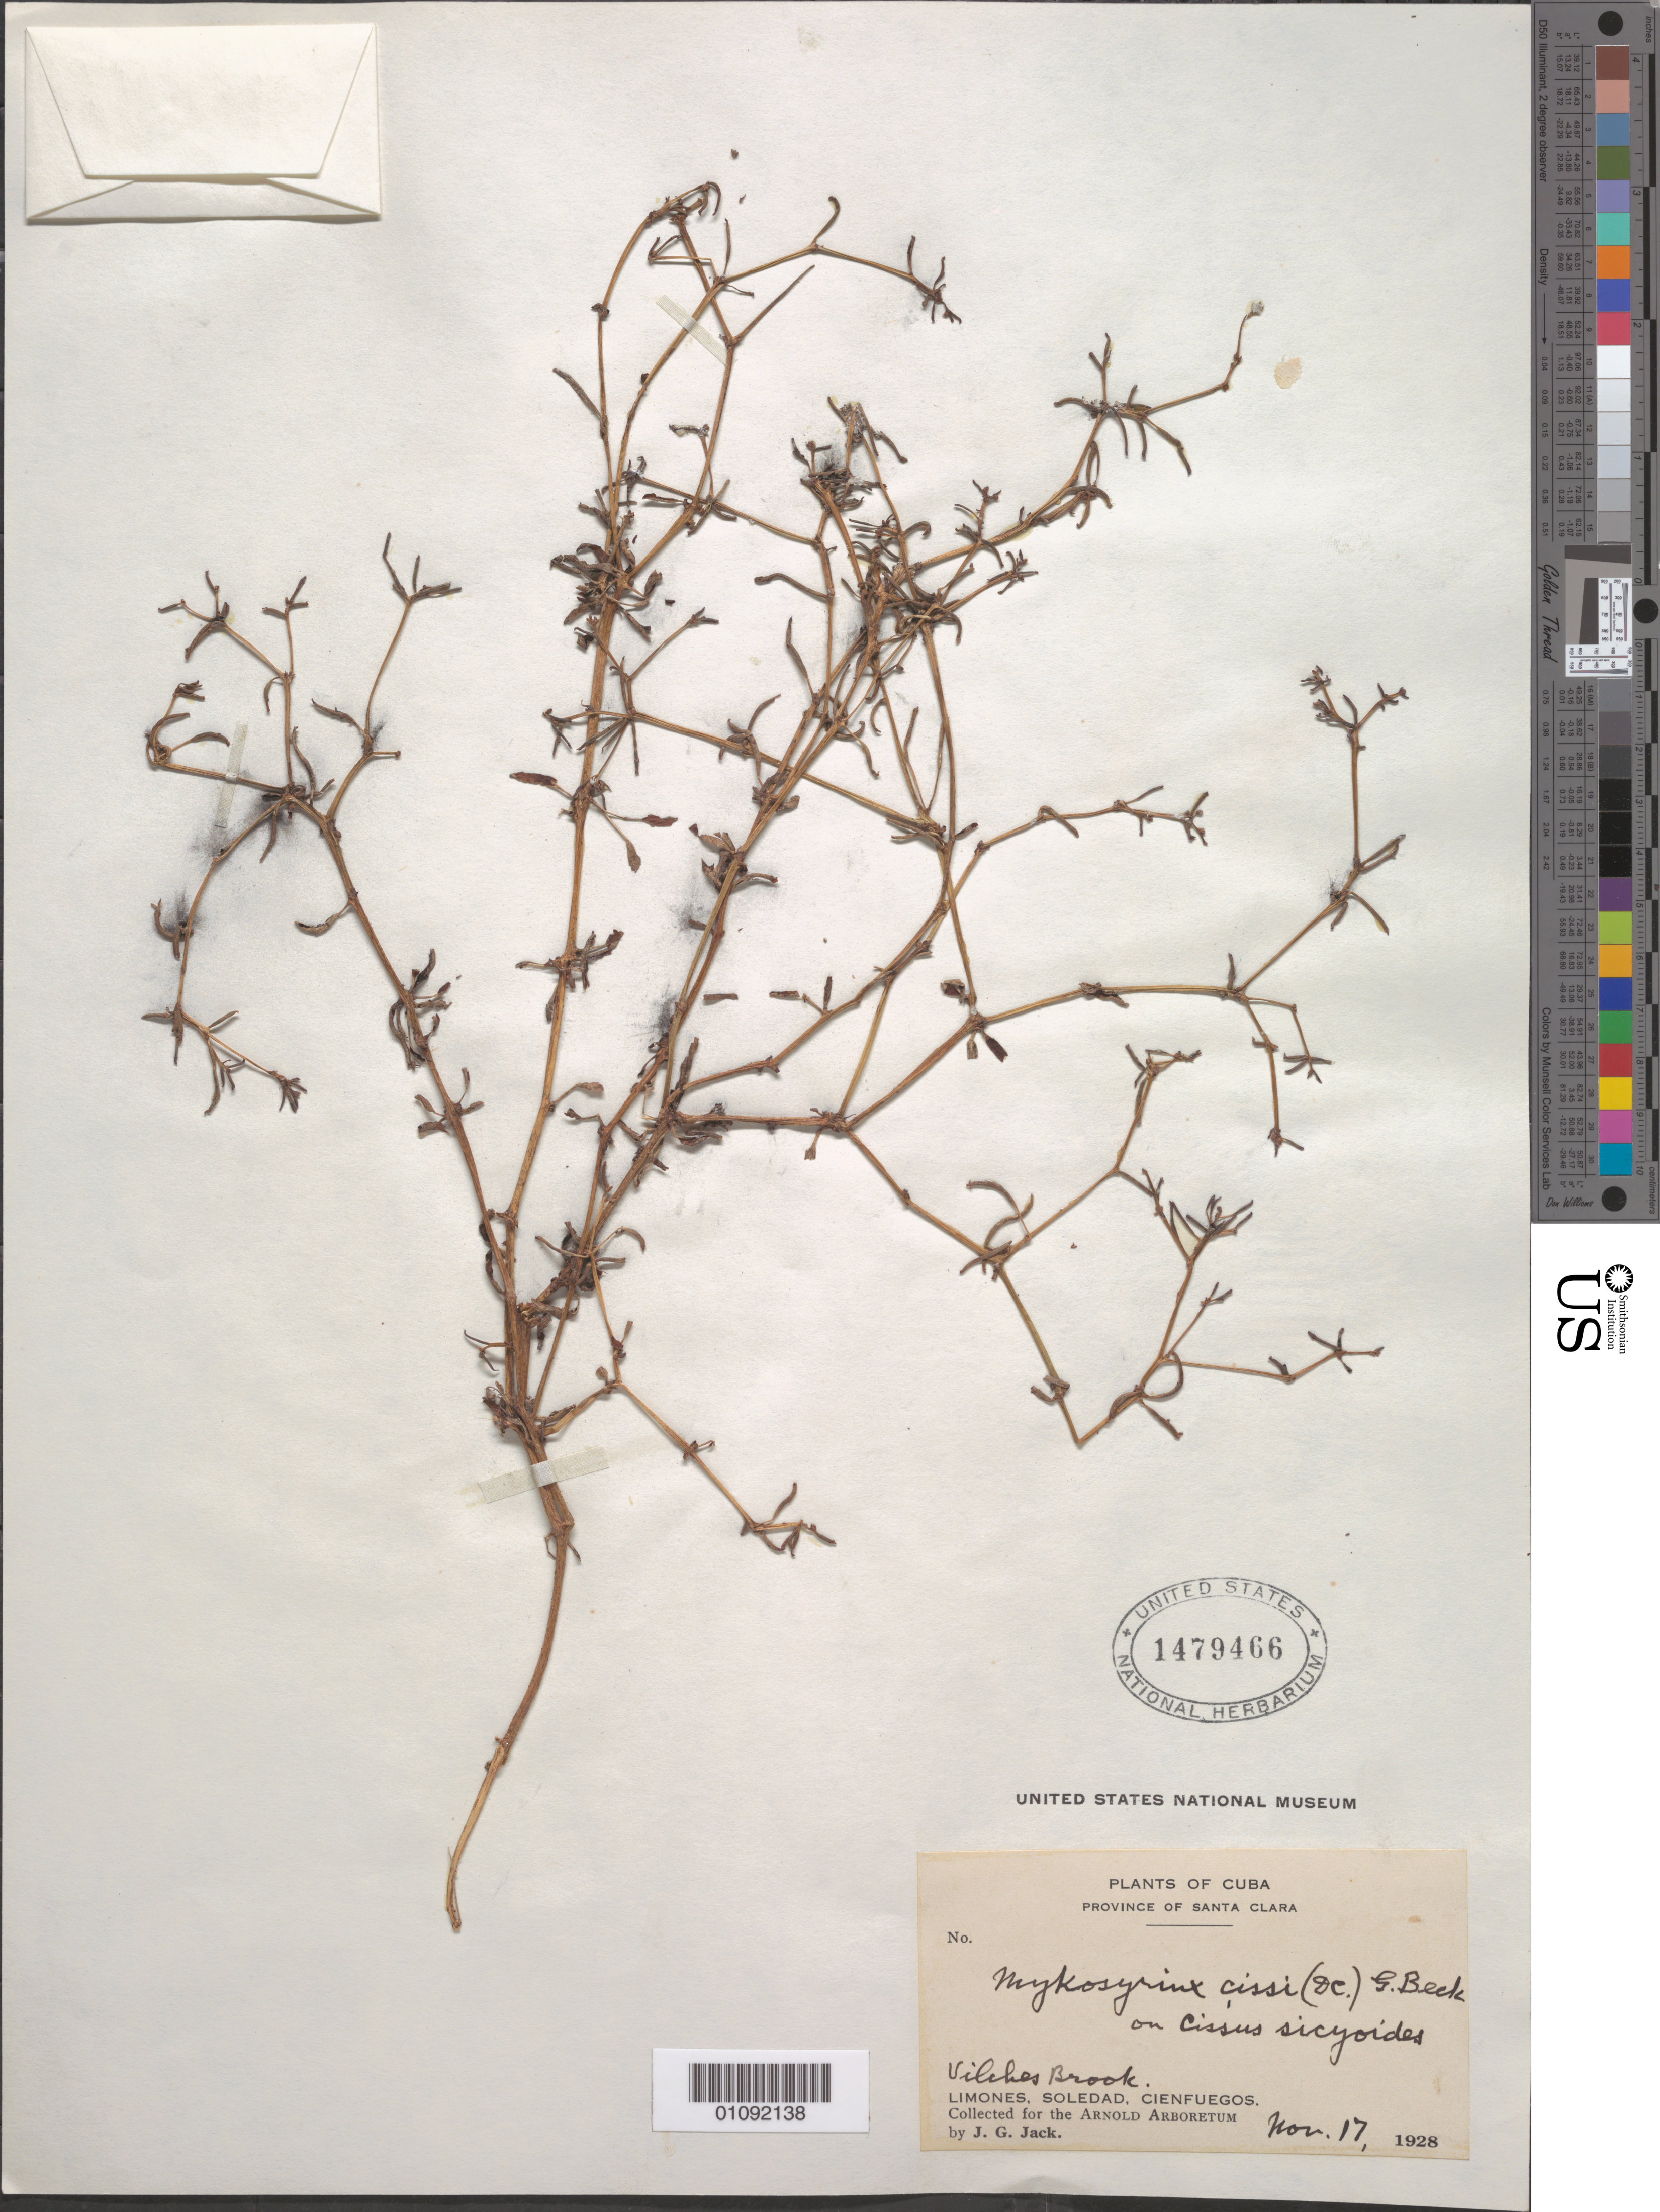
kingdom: Plantae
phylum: Tracheophyta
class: Magnoliopsida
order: Vitales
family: Vitaceae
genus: Cissus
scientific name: Cissus verticillata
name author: (L.) Nicolson & C.E. Jarvis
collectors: J. G. Jack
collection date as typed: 17 Nov 1928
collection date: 1928-11-17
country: Cuba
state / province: Cienfuegos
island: Cuba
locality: Vilches Brook, Limones, Soledad, Cienfuegos Province of Santa Clara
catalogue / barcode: US 1479466